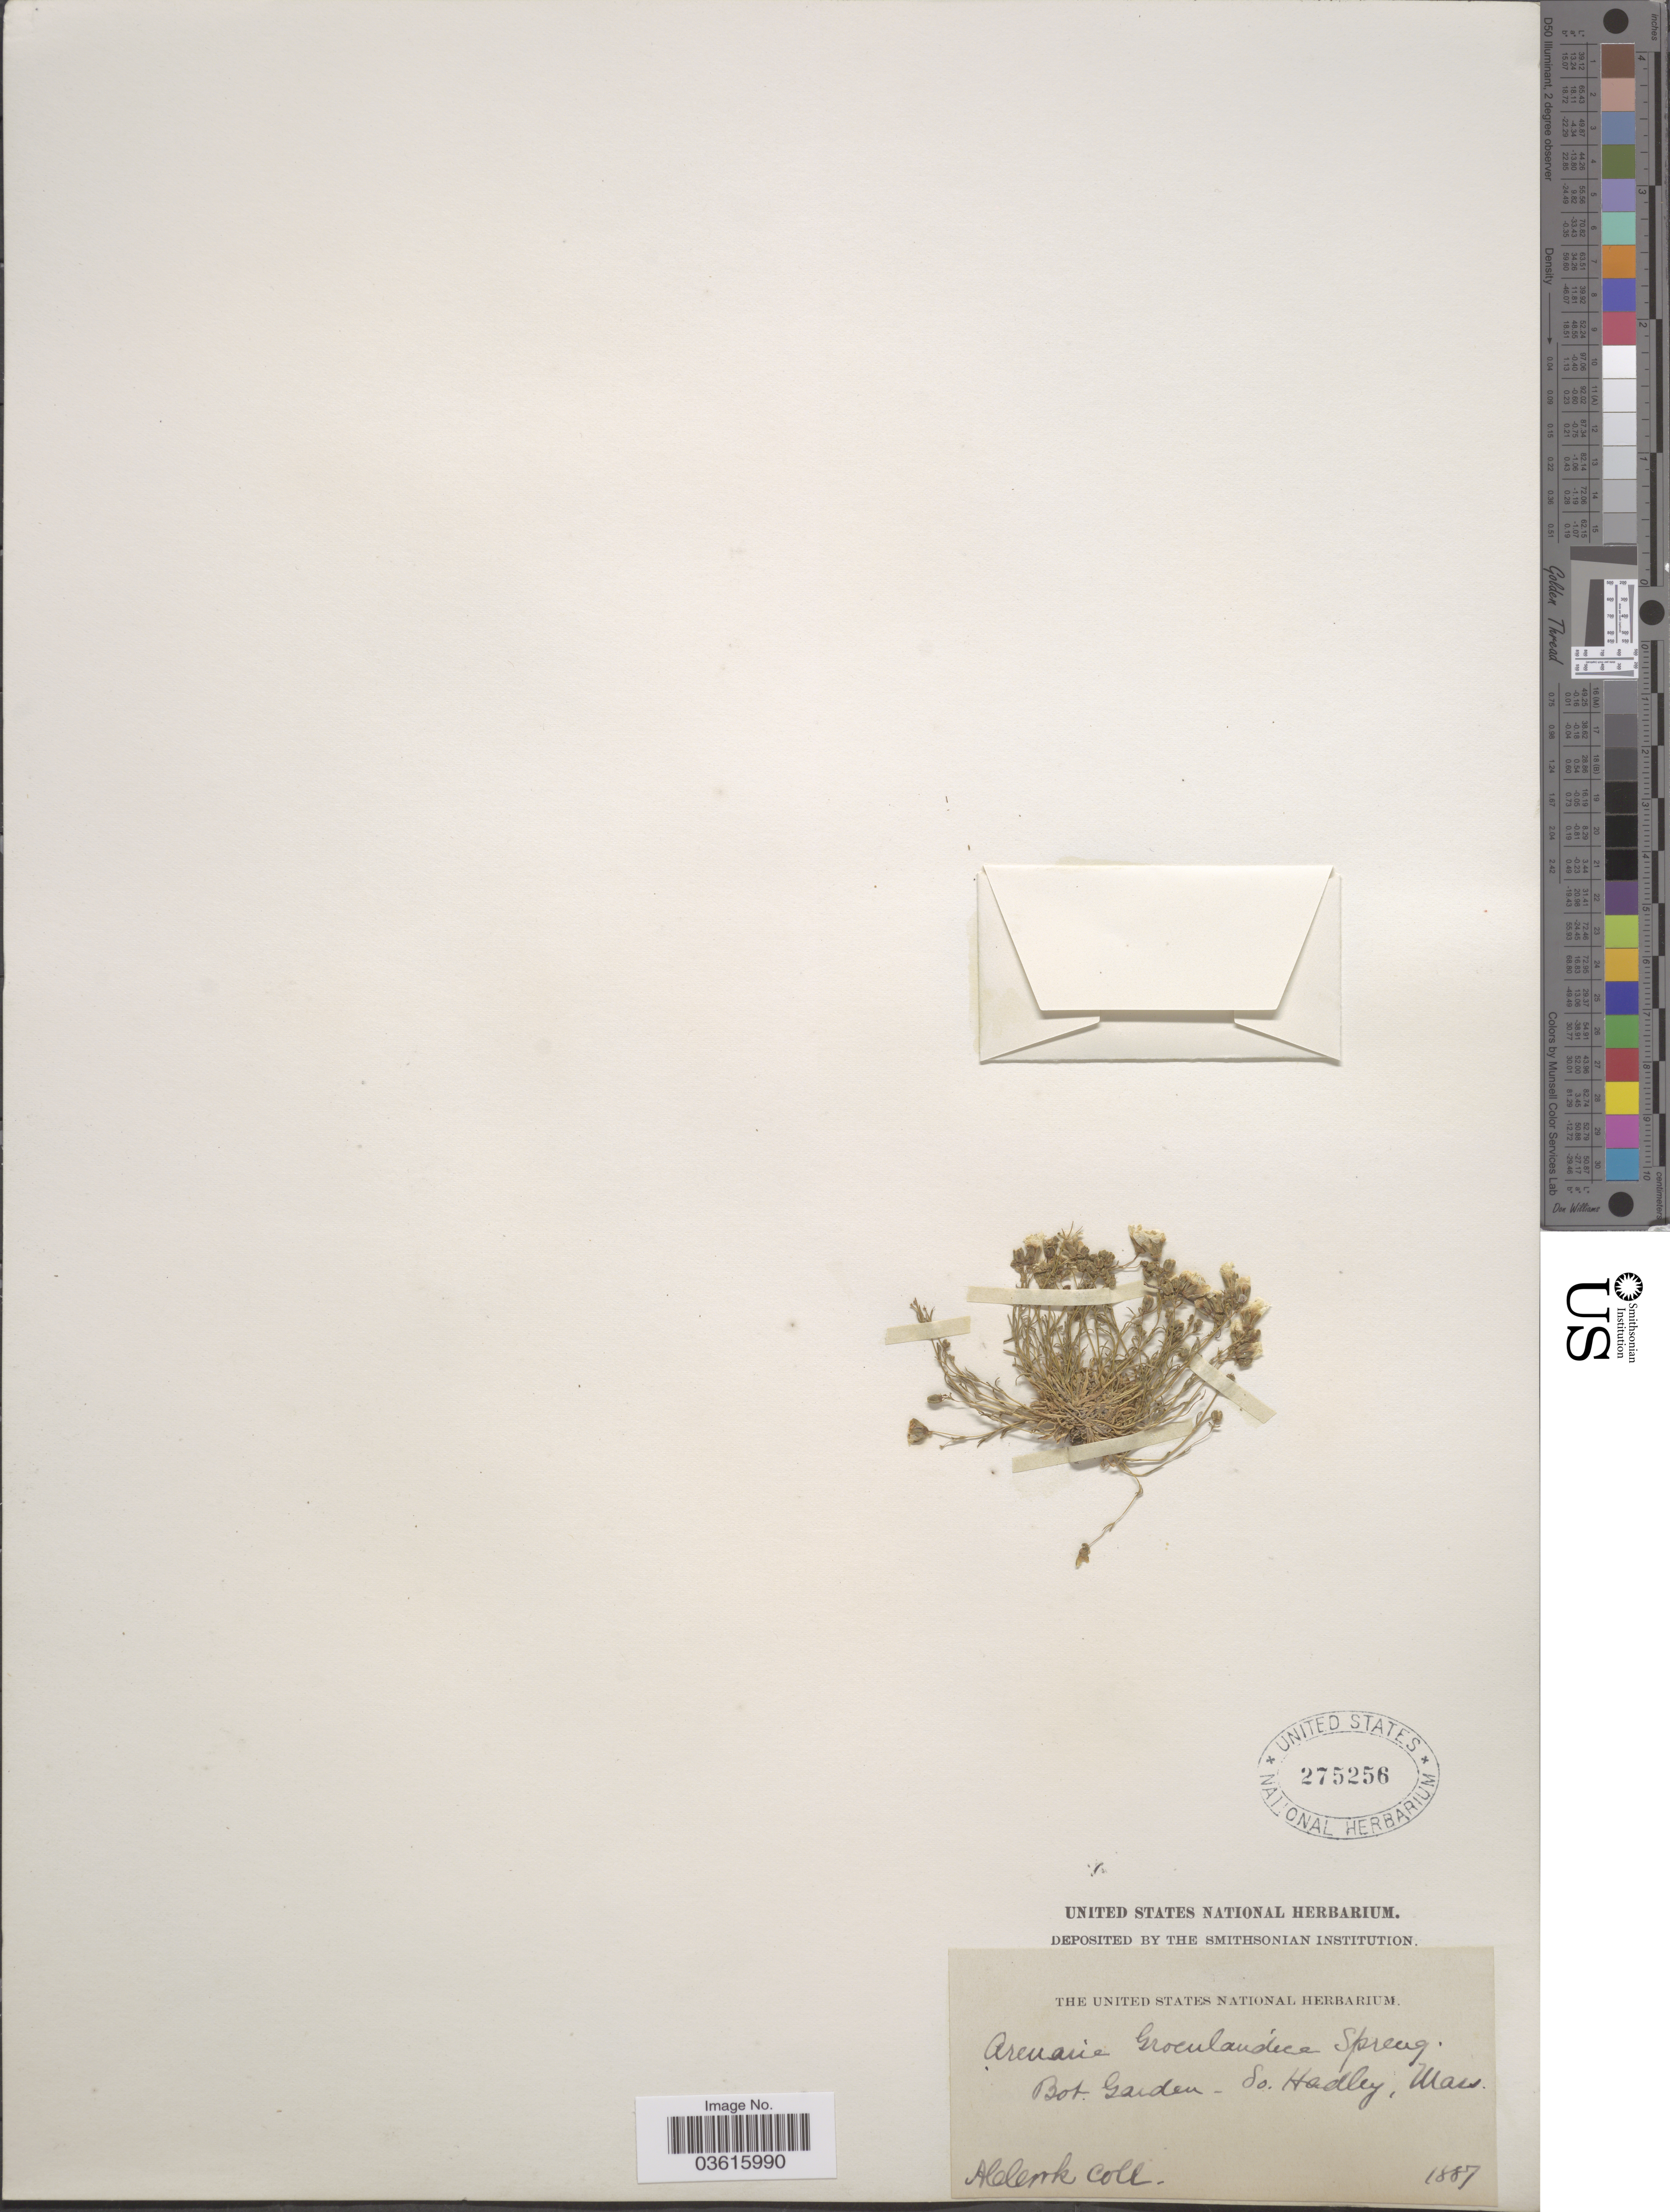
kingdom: Plantae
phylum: Tracheophyta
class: Magnoliopsida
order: Caryophyllales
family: Caryophyllaceae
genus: Minuartia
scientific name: Minuartia groenlandica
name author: (Retz.) Ostenf.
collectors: A. Cook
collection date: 1887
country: United States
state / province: Massachusetts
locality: Bot. Garden - So. Hadley.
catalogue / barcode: US 275256